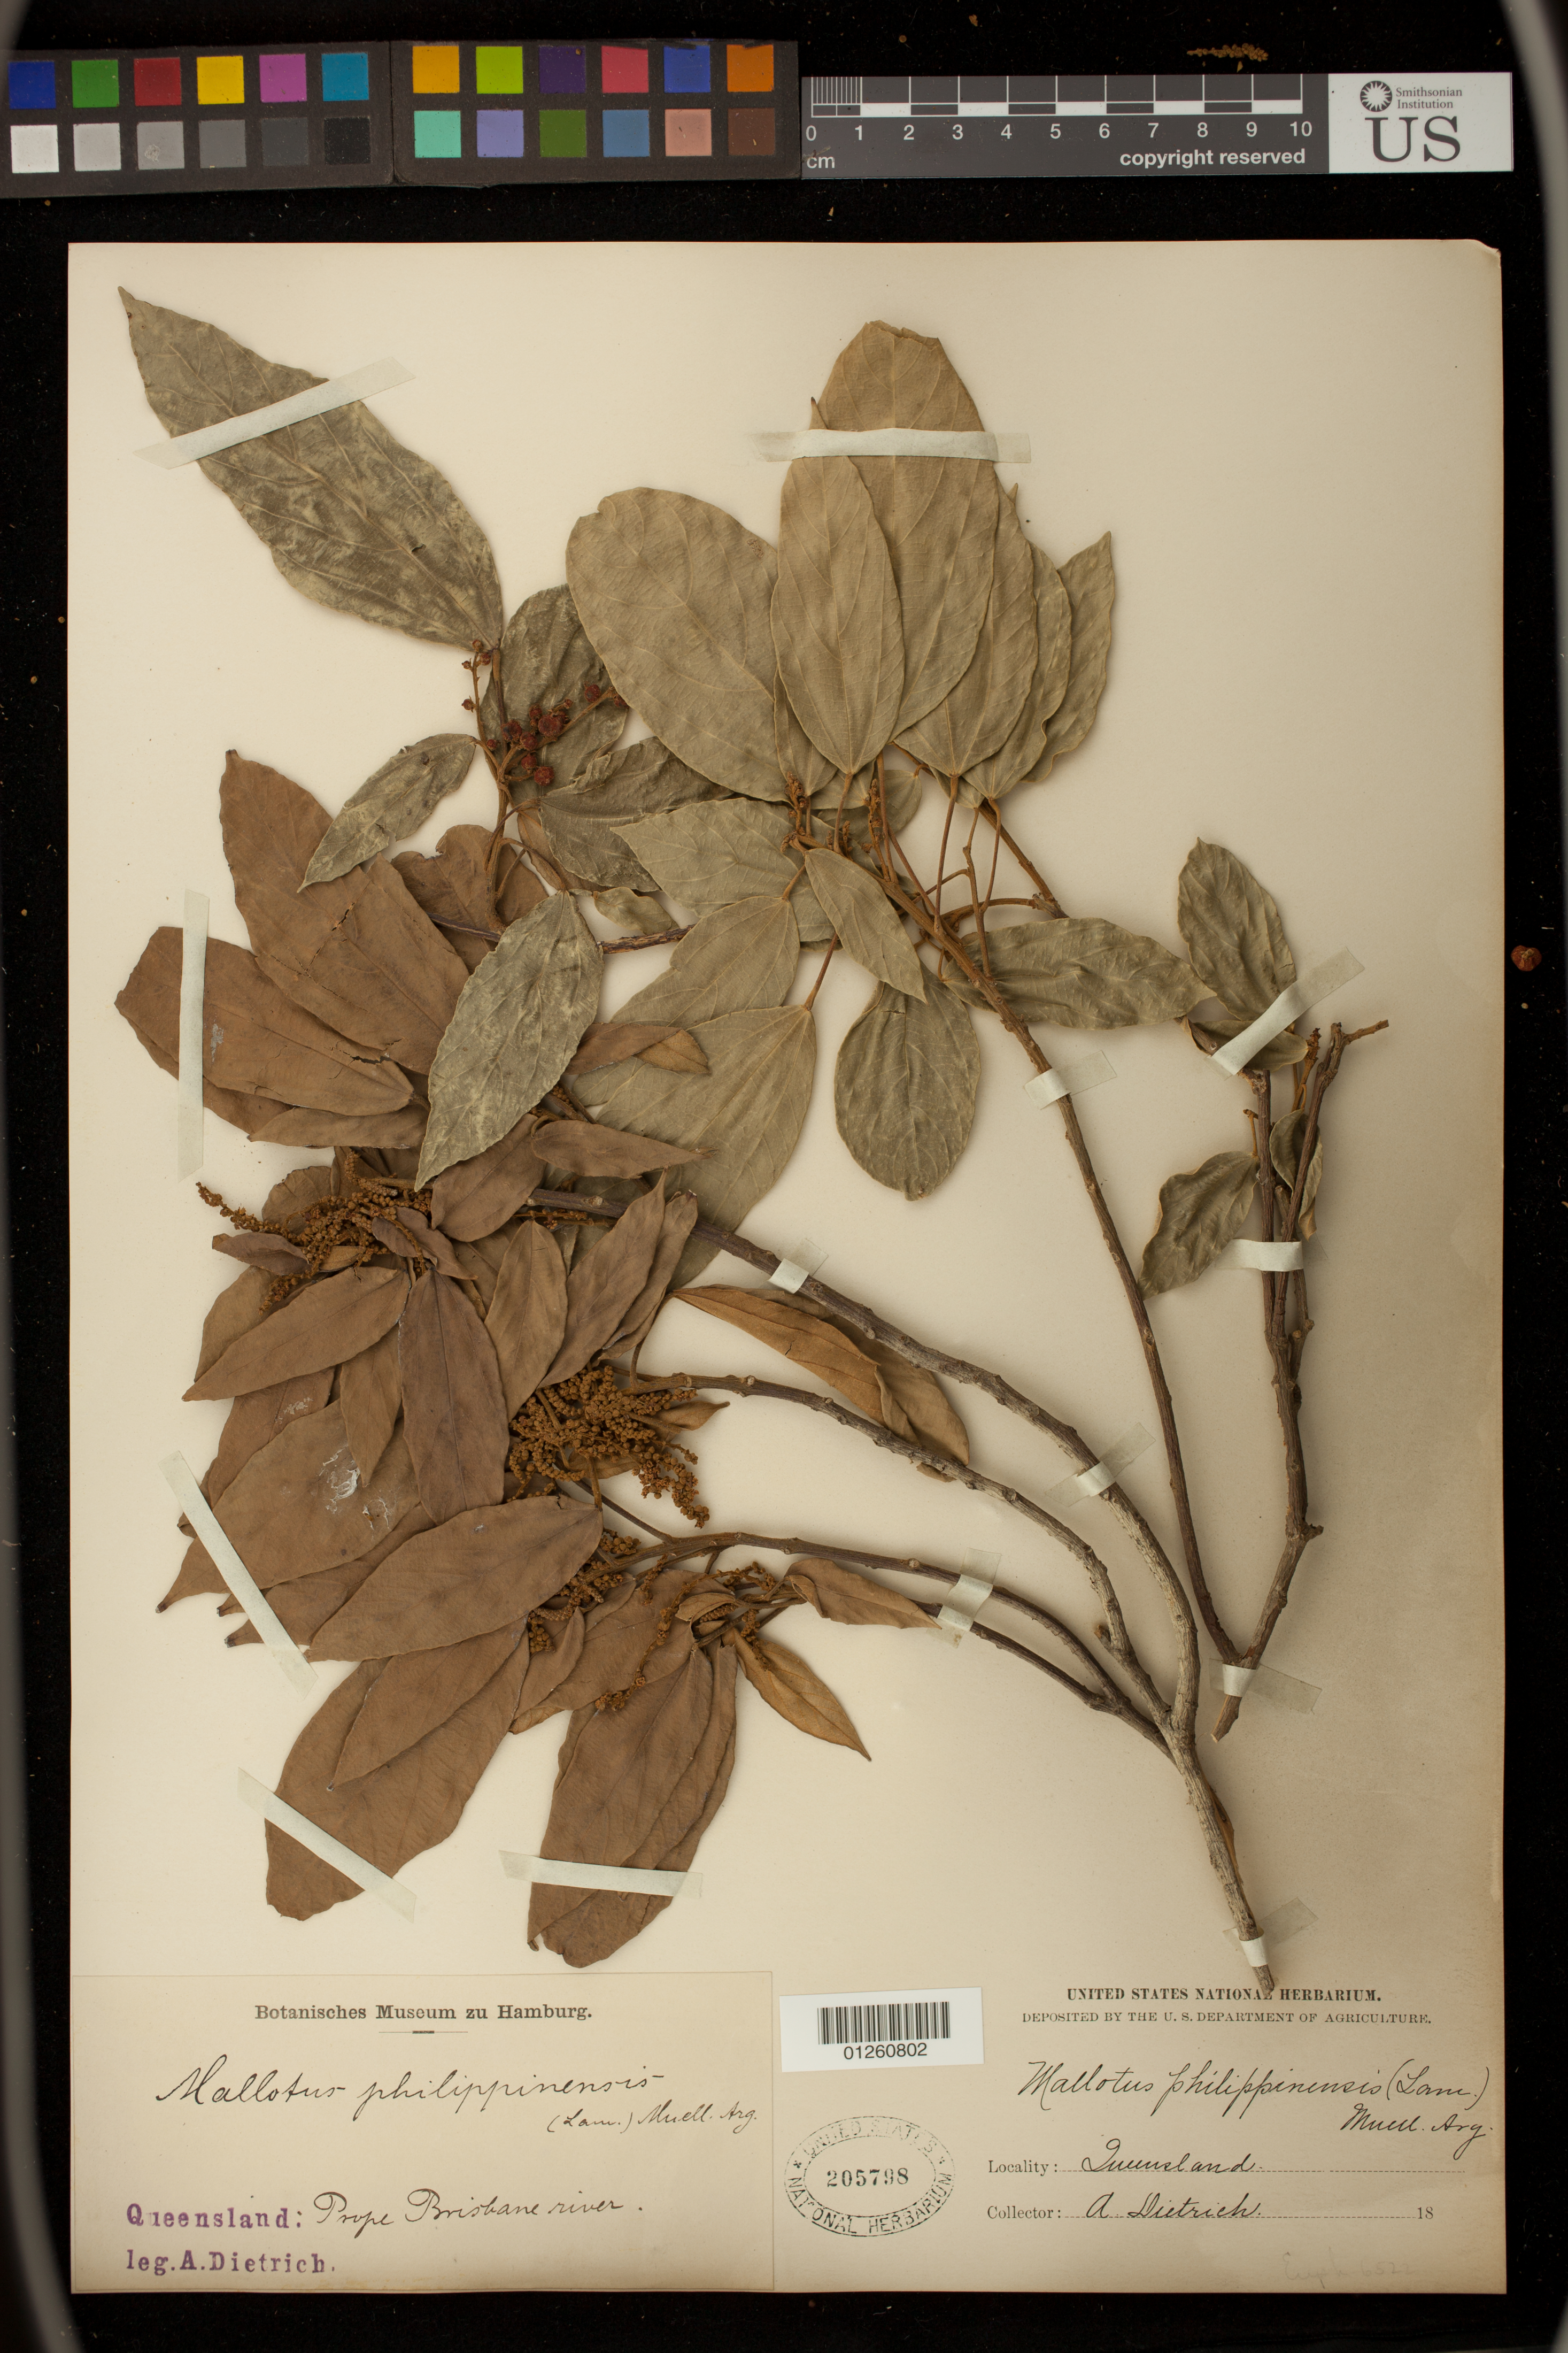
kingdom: Plantae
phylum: Tracheophyta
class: Magnoliopsida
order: Malpighiales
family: Euphorbiaceae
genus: Mallotus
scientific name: Mallotus philippensis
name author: (Lam.) Müll. Arg.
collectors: A. Dietrich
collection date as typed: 18--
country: Australia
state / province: Queensland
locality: Prope Brisbane River.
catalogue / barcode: US 205798